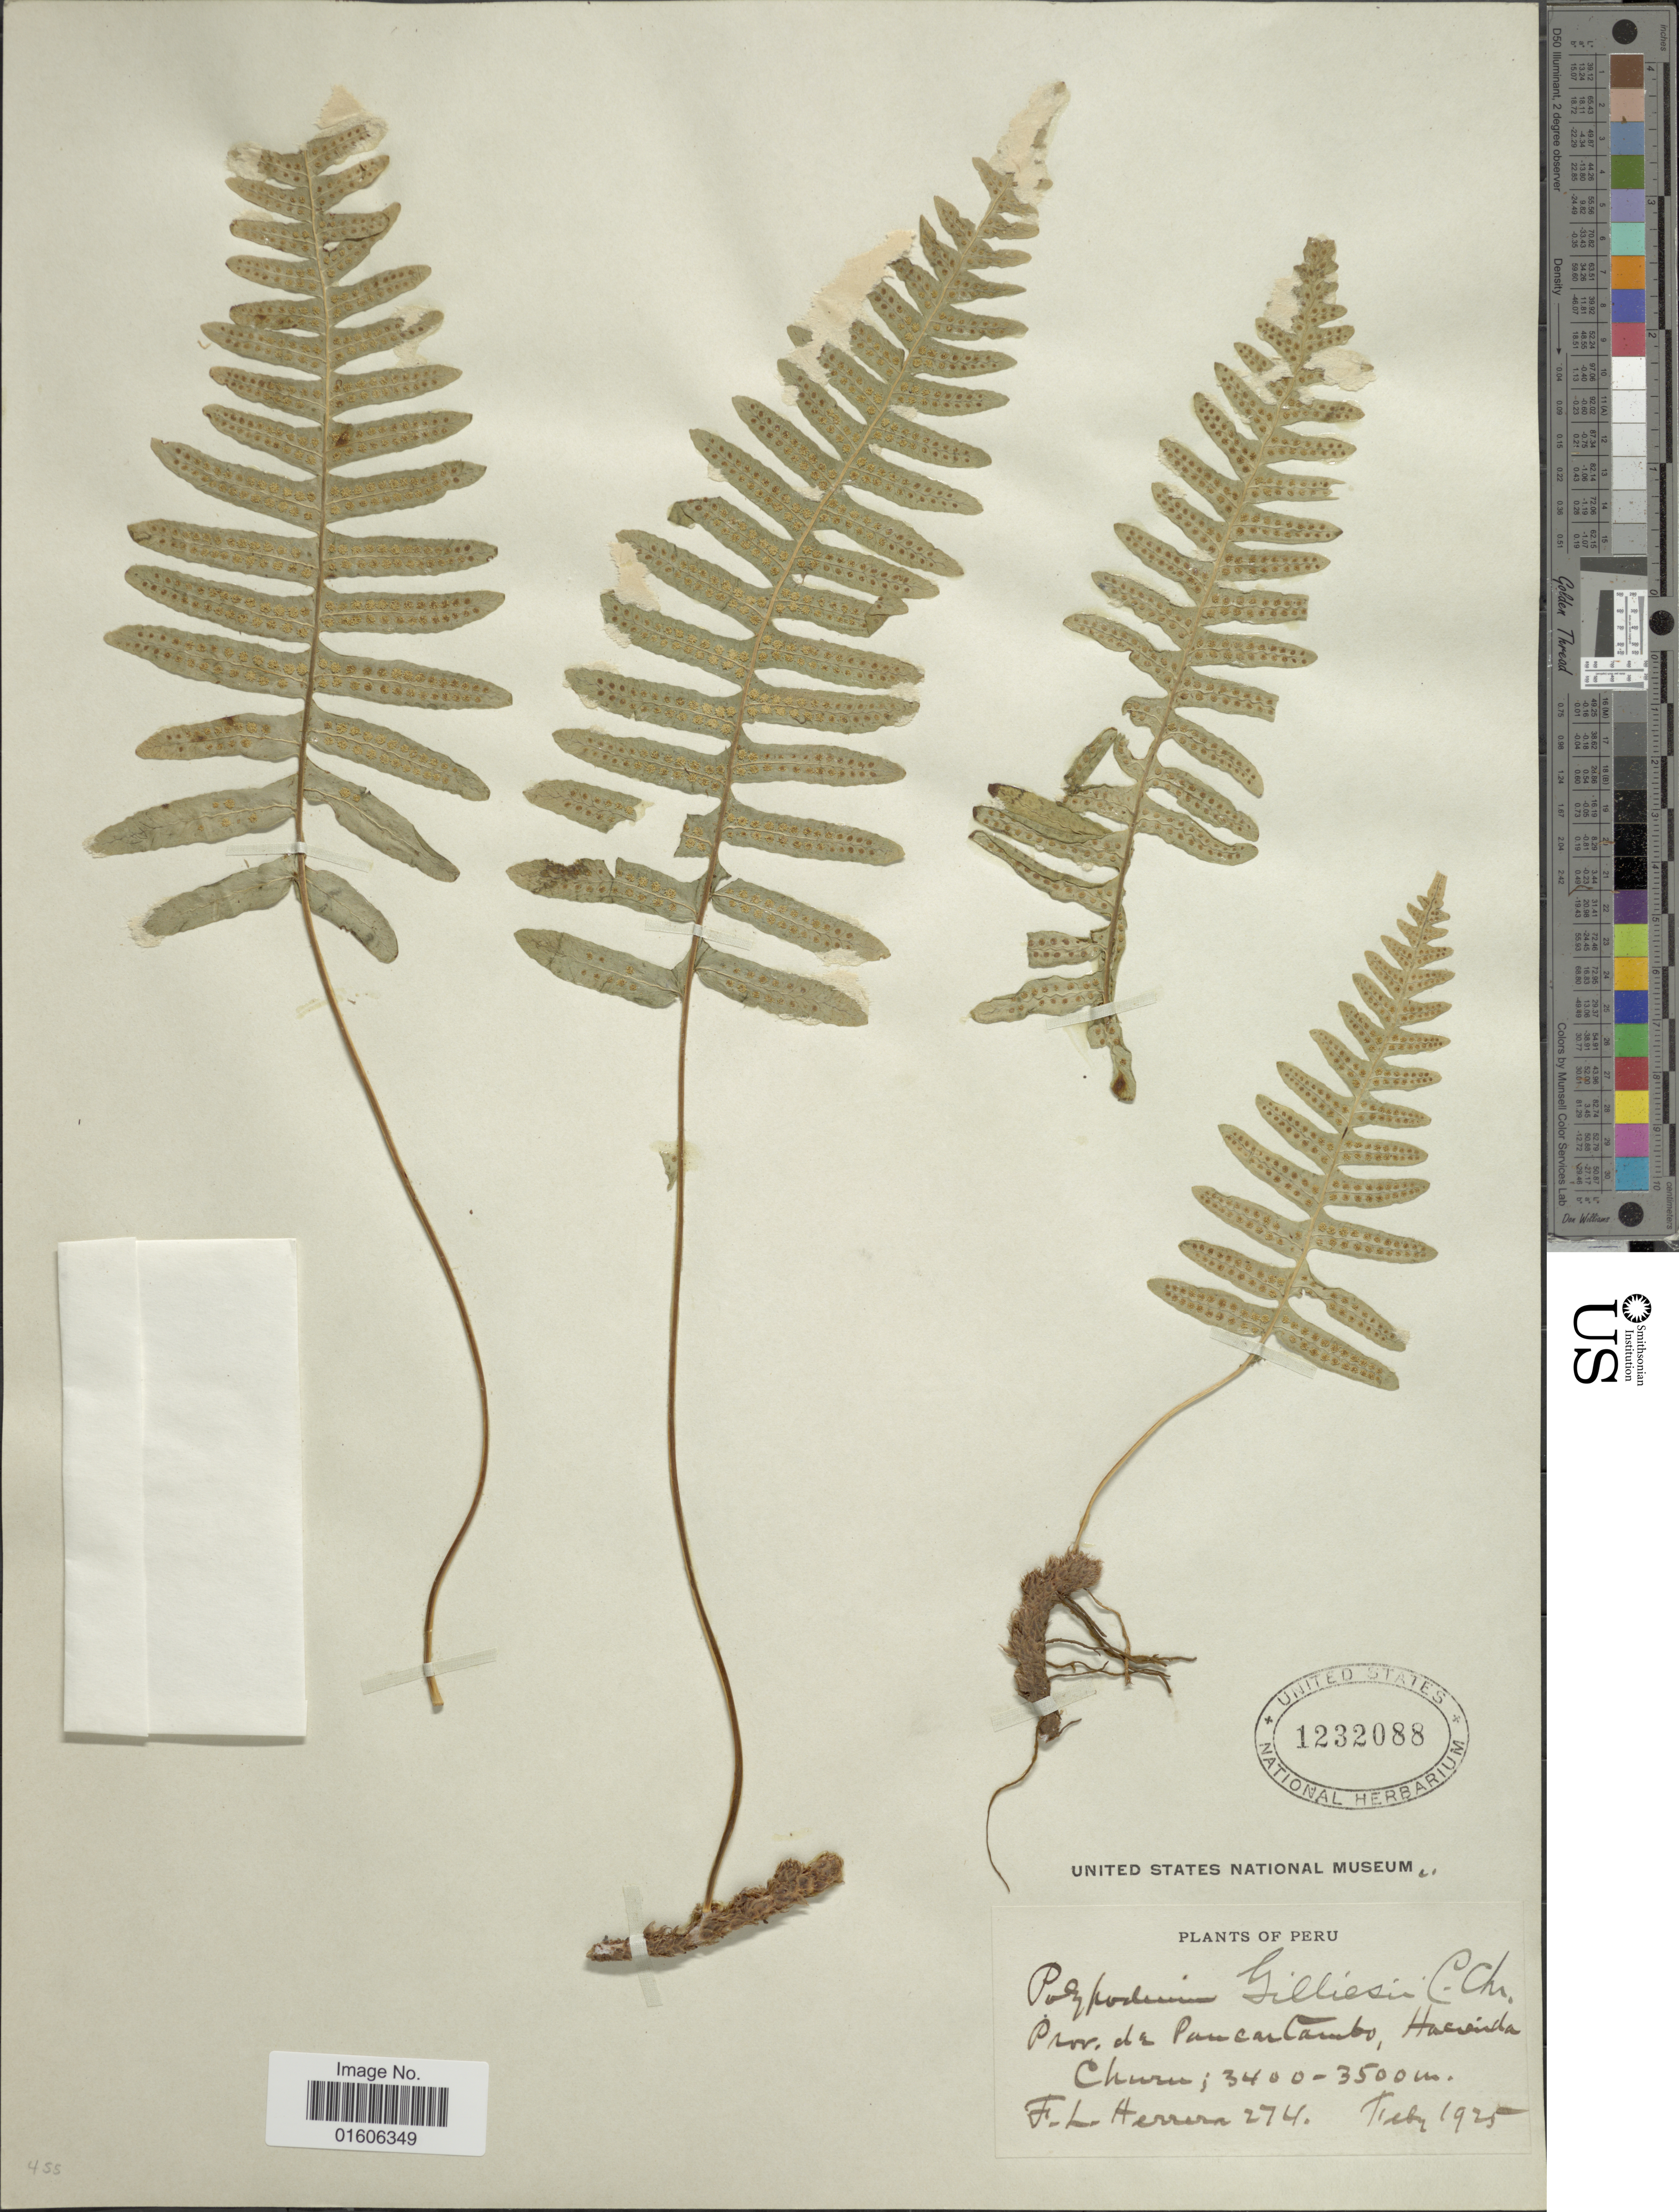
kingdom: Plantae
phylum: Tracheophyta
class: Polypodiopsida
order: Polypodiales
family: Polypodiaceae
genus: Serpocaulon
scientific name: Serpocaulon gilliesii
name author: (C. Chr.) A.R. Sm.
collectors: F. L. Herrera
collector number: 274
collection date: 1925-02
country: Peru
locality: Prov. de Pancartambo, Hacienda Churu.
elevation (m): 3400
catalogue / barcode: US 1232088